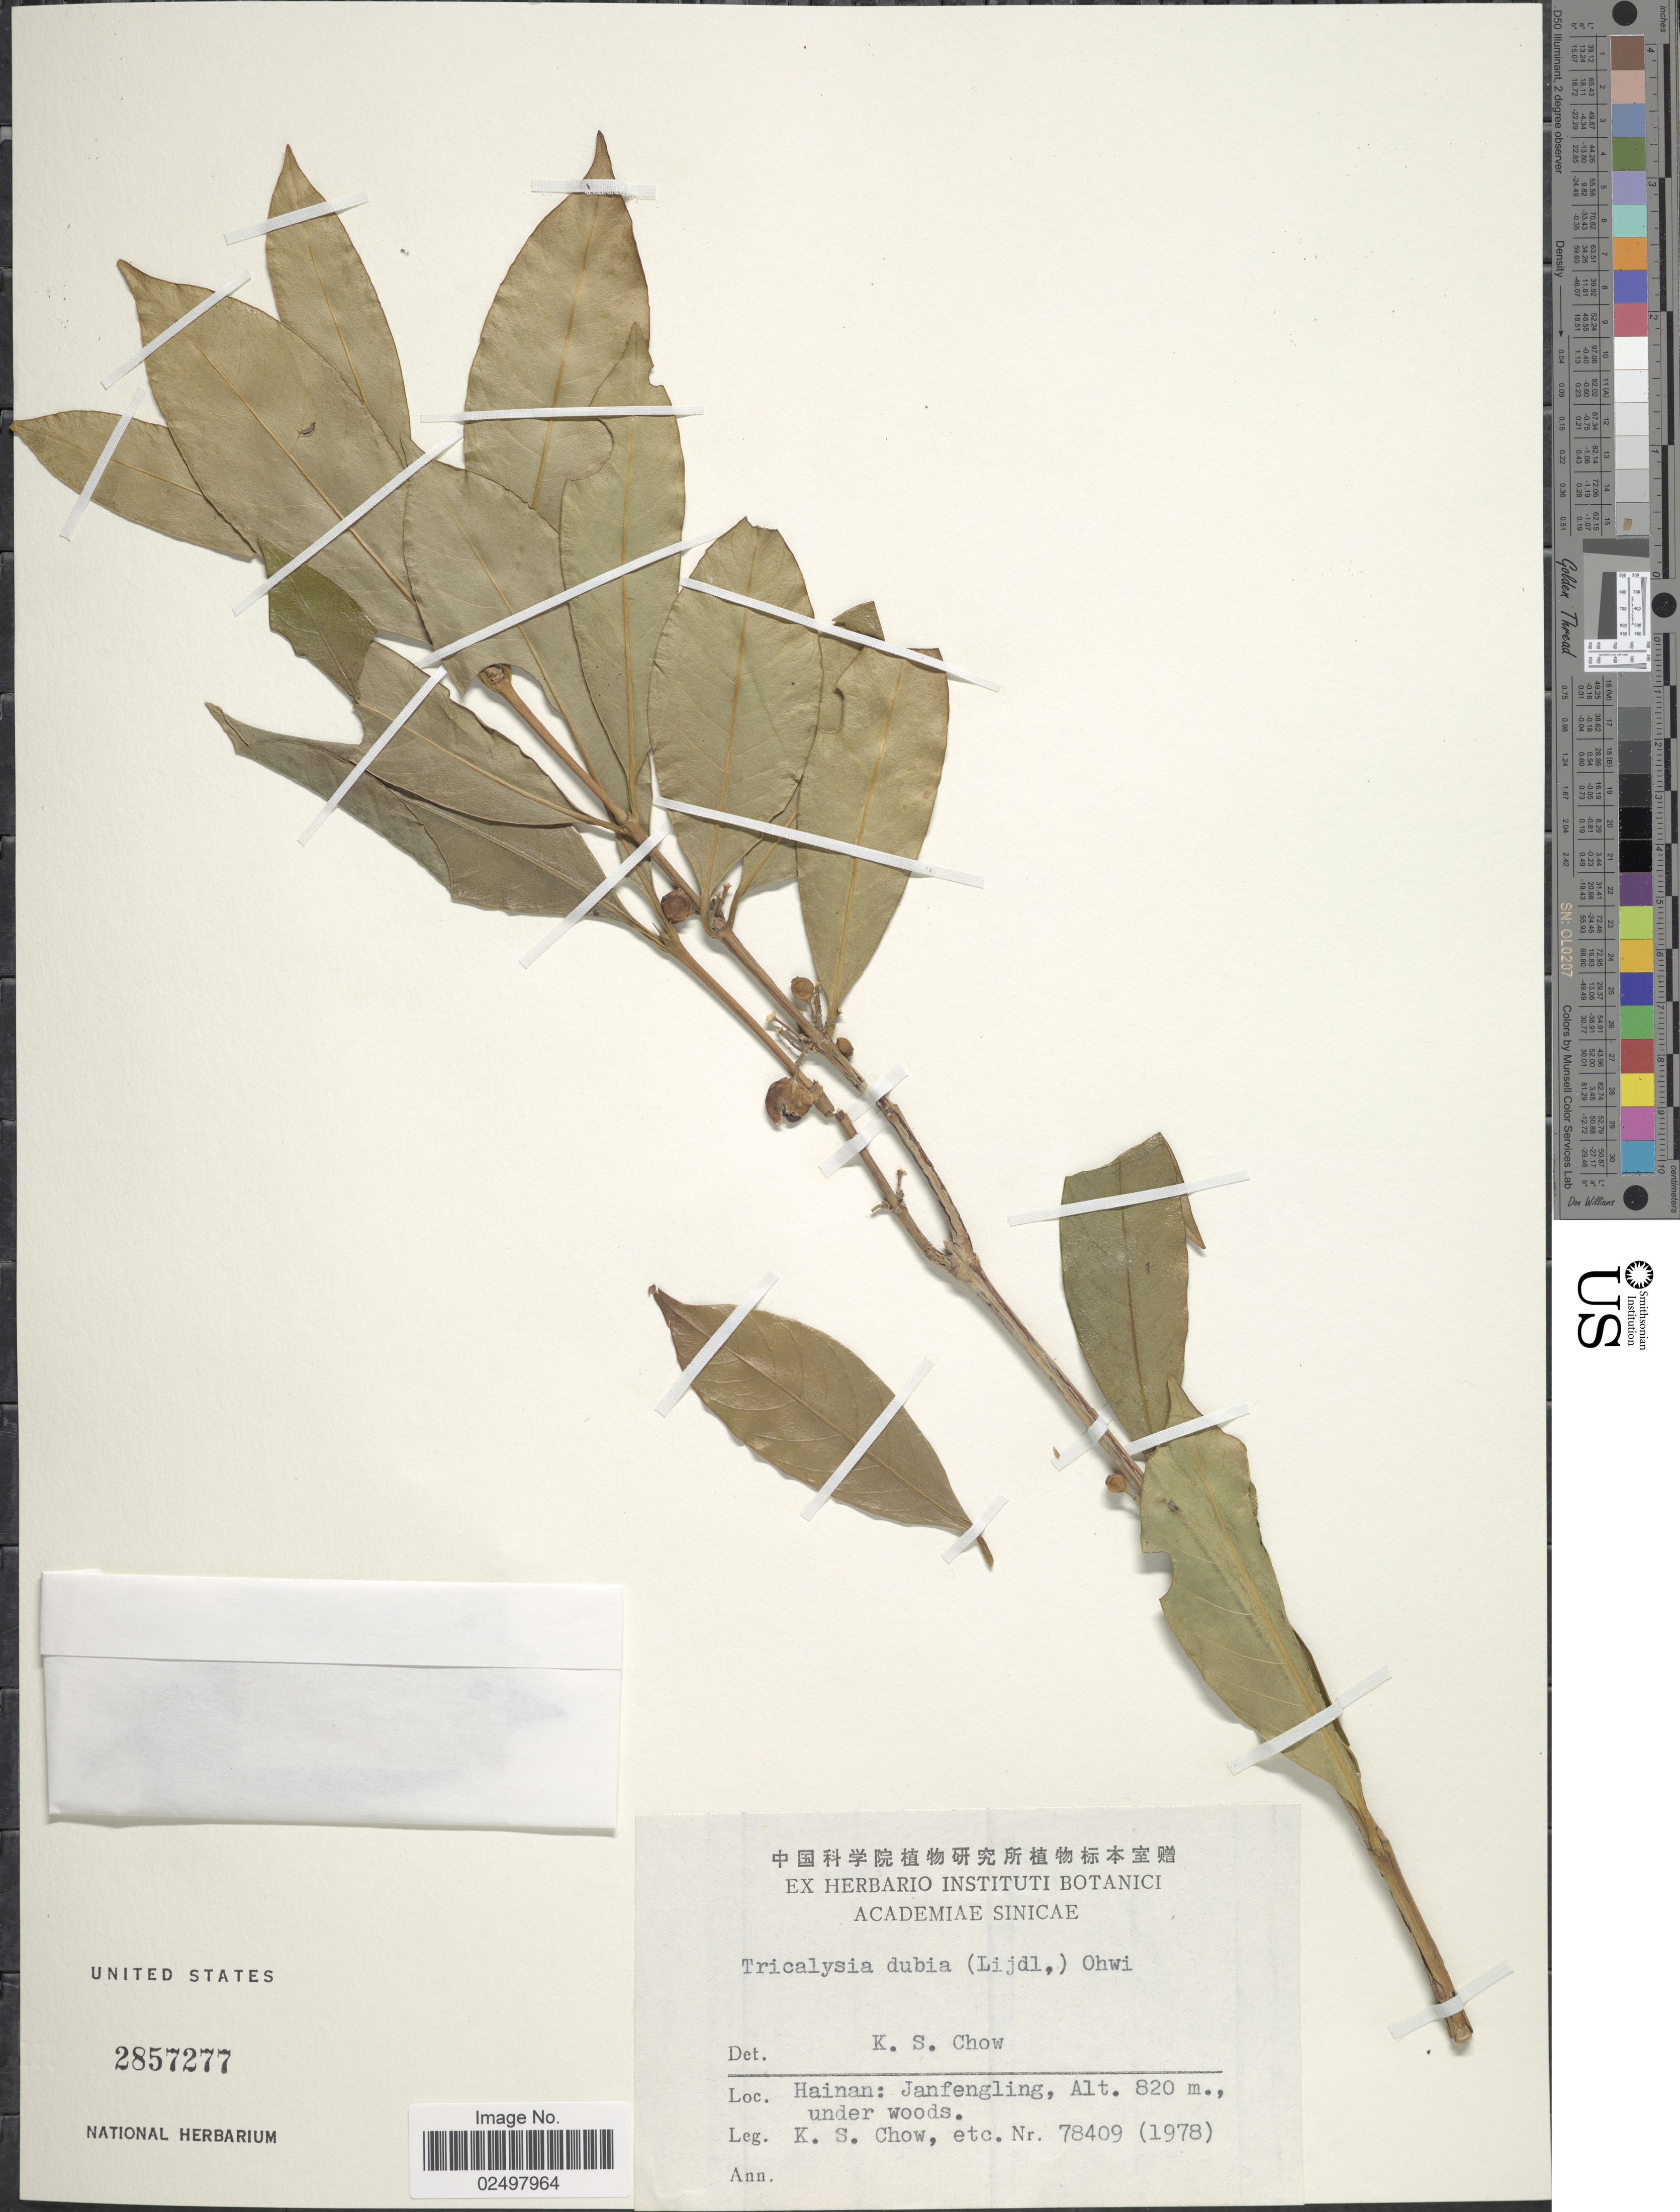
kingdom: Plantae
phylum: Tracheophyta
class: Magnoliopsida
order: Gentianales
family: Rubiaceae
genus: Tricalysia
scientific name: Tricalysia dubia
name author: (Lindl.) Ohwi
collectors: K. S. Chow & et al.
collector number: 78409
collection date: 1978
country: China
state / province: Hainan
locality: Janfengling, under woods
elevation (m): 820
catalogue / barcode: US 2857277